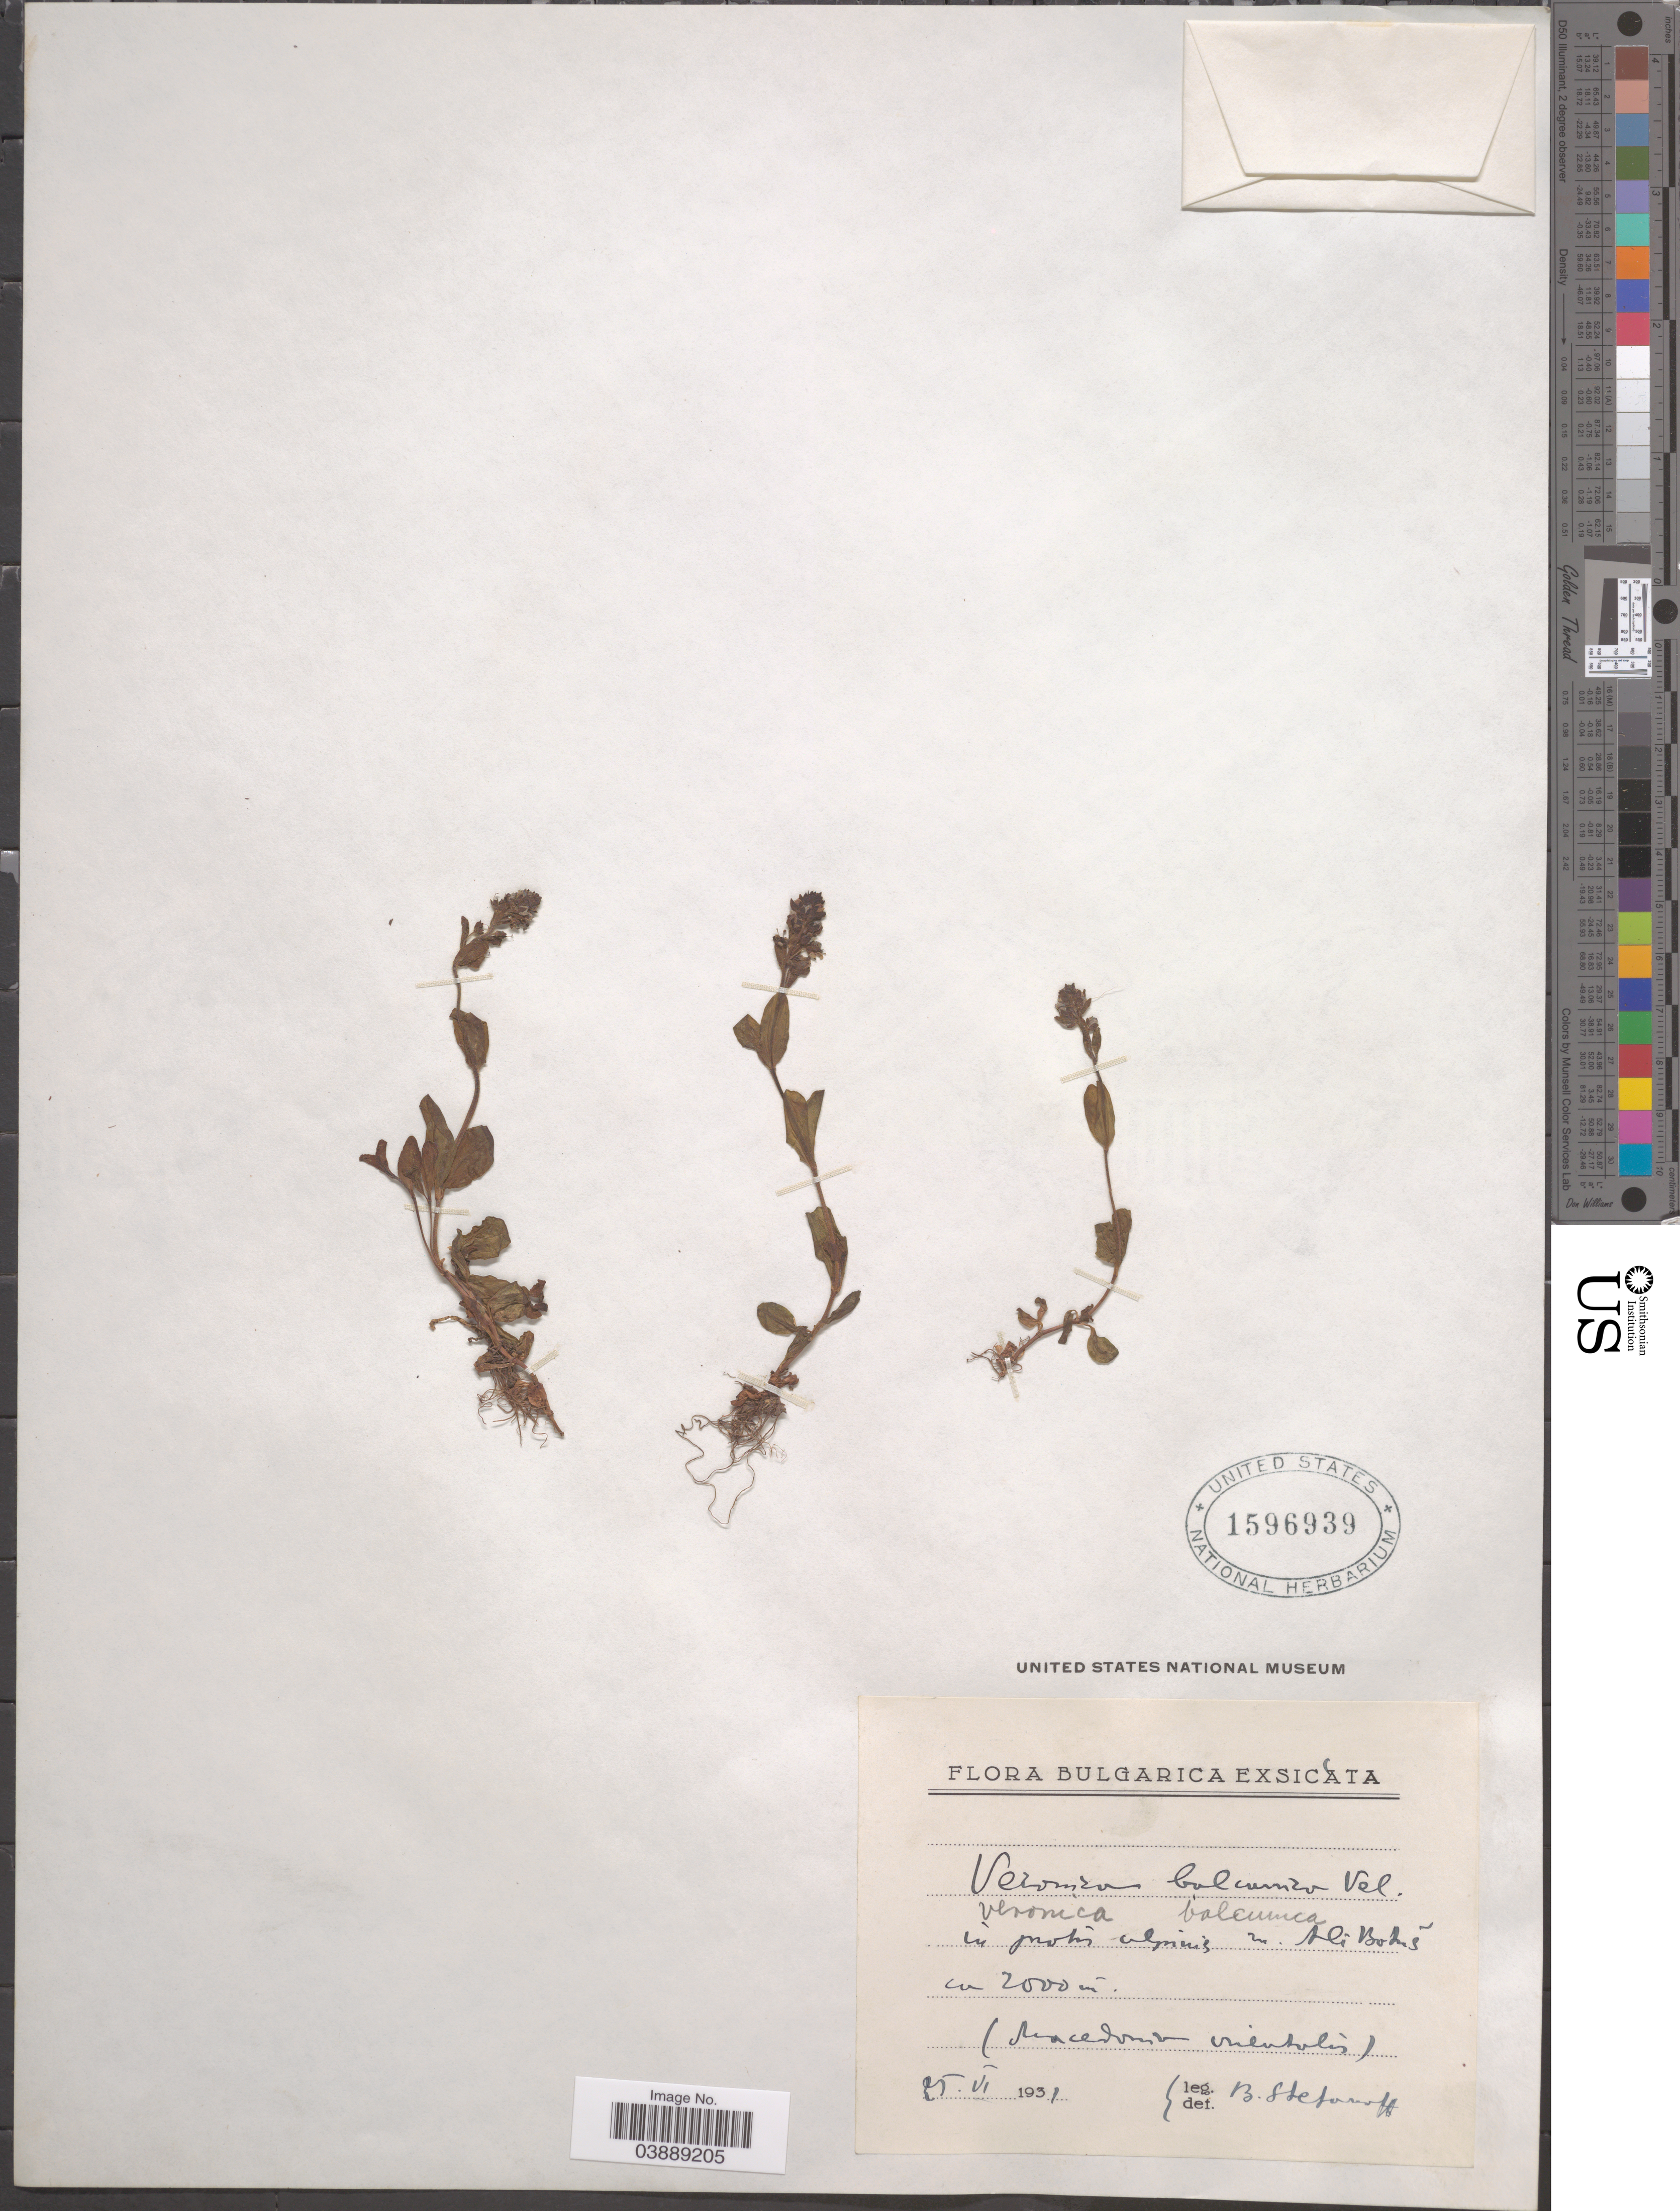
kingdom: Plantae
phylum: Tracheophyta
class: Magnoliopsida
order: Lamiales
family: Plantaginaceae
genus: Veronica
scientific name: Veronica balcanica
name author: Velen.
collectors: B. Stefanoff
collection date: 1931-06-25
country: Bulgaria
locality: Bulgarica. In montis culminis m. Ali-Botús. (Macedonia orientalis).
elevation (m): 2000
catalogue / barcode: US 1596939